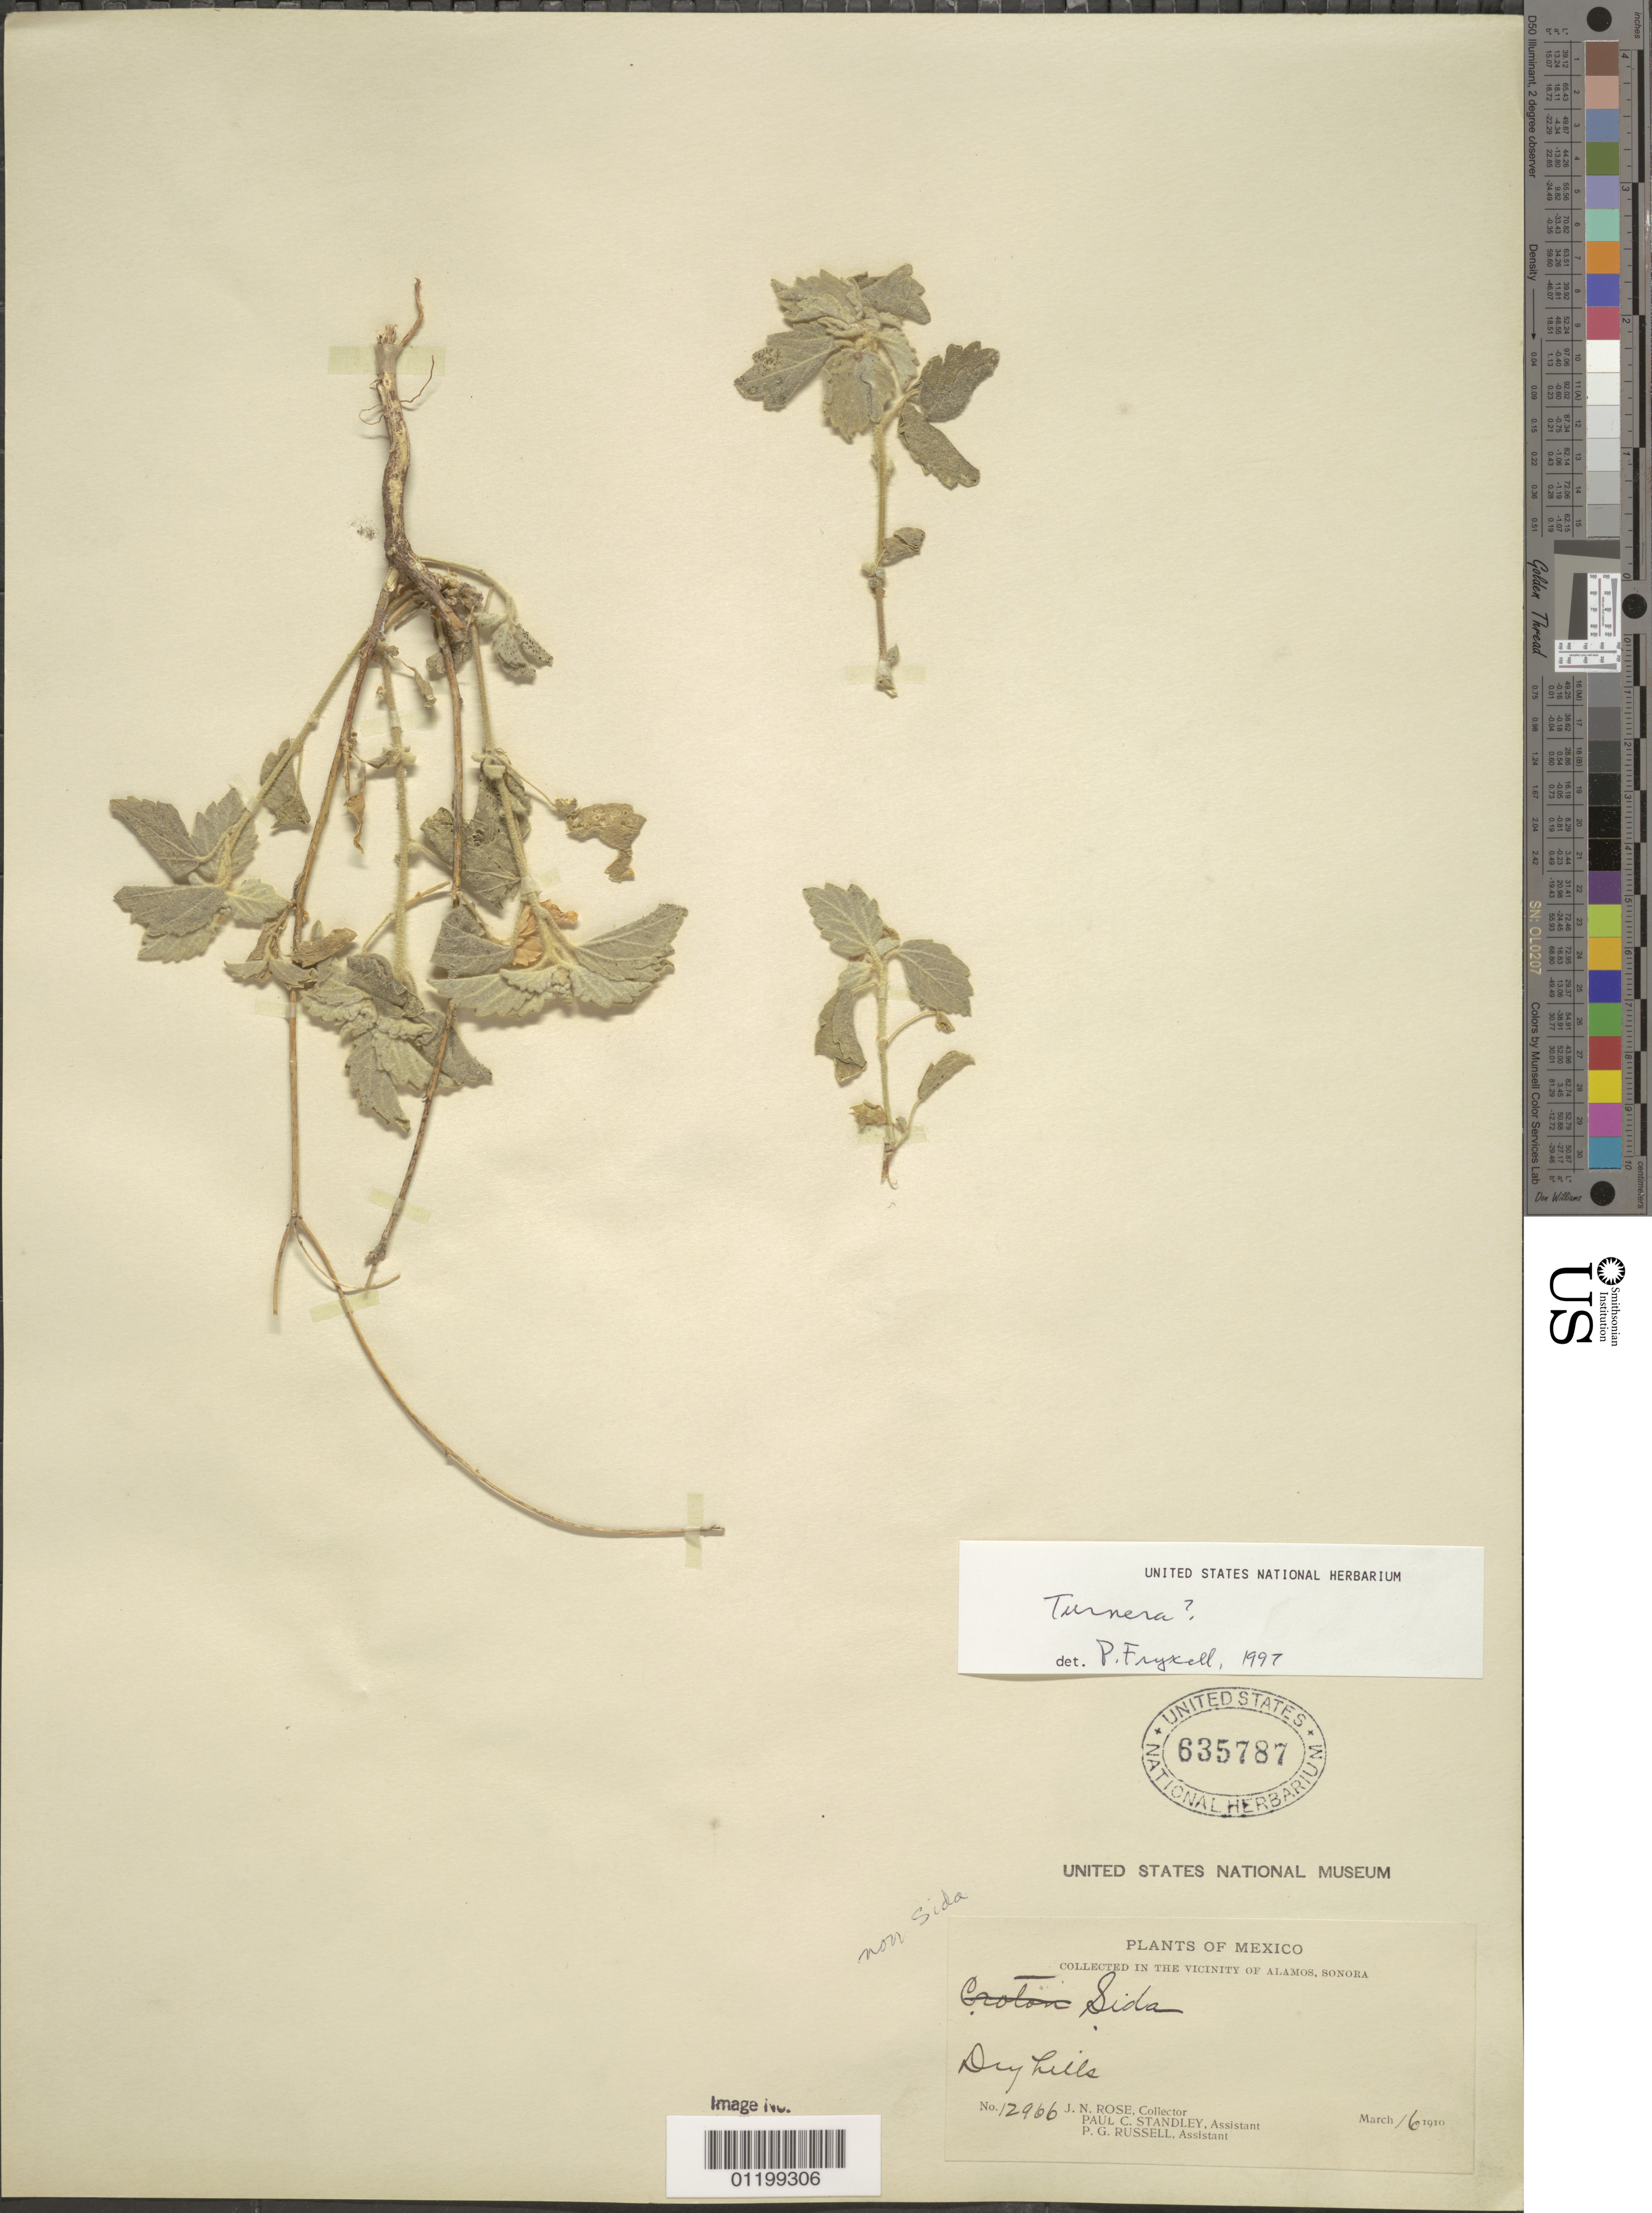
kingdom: Plantae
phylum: Tracheophyta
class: Magnoliopsida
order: Malpighiales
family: Turneraceae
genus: Turnera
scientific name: Turnera sp.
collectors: J. N. Rose, P. C. Standley & P. G. Russell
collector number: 12966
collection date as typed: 16 Mar 1910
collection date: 1910-03-16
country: Mexico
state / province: Sonora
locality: Vicinity of Alamos.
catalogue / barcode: US 635787